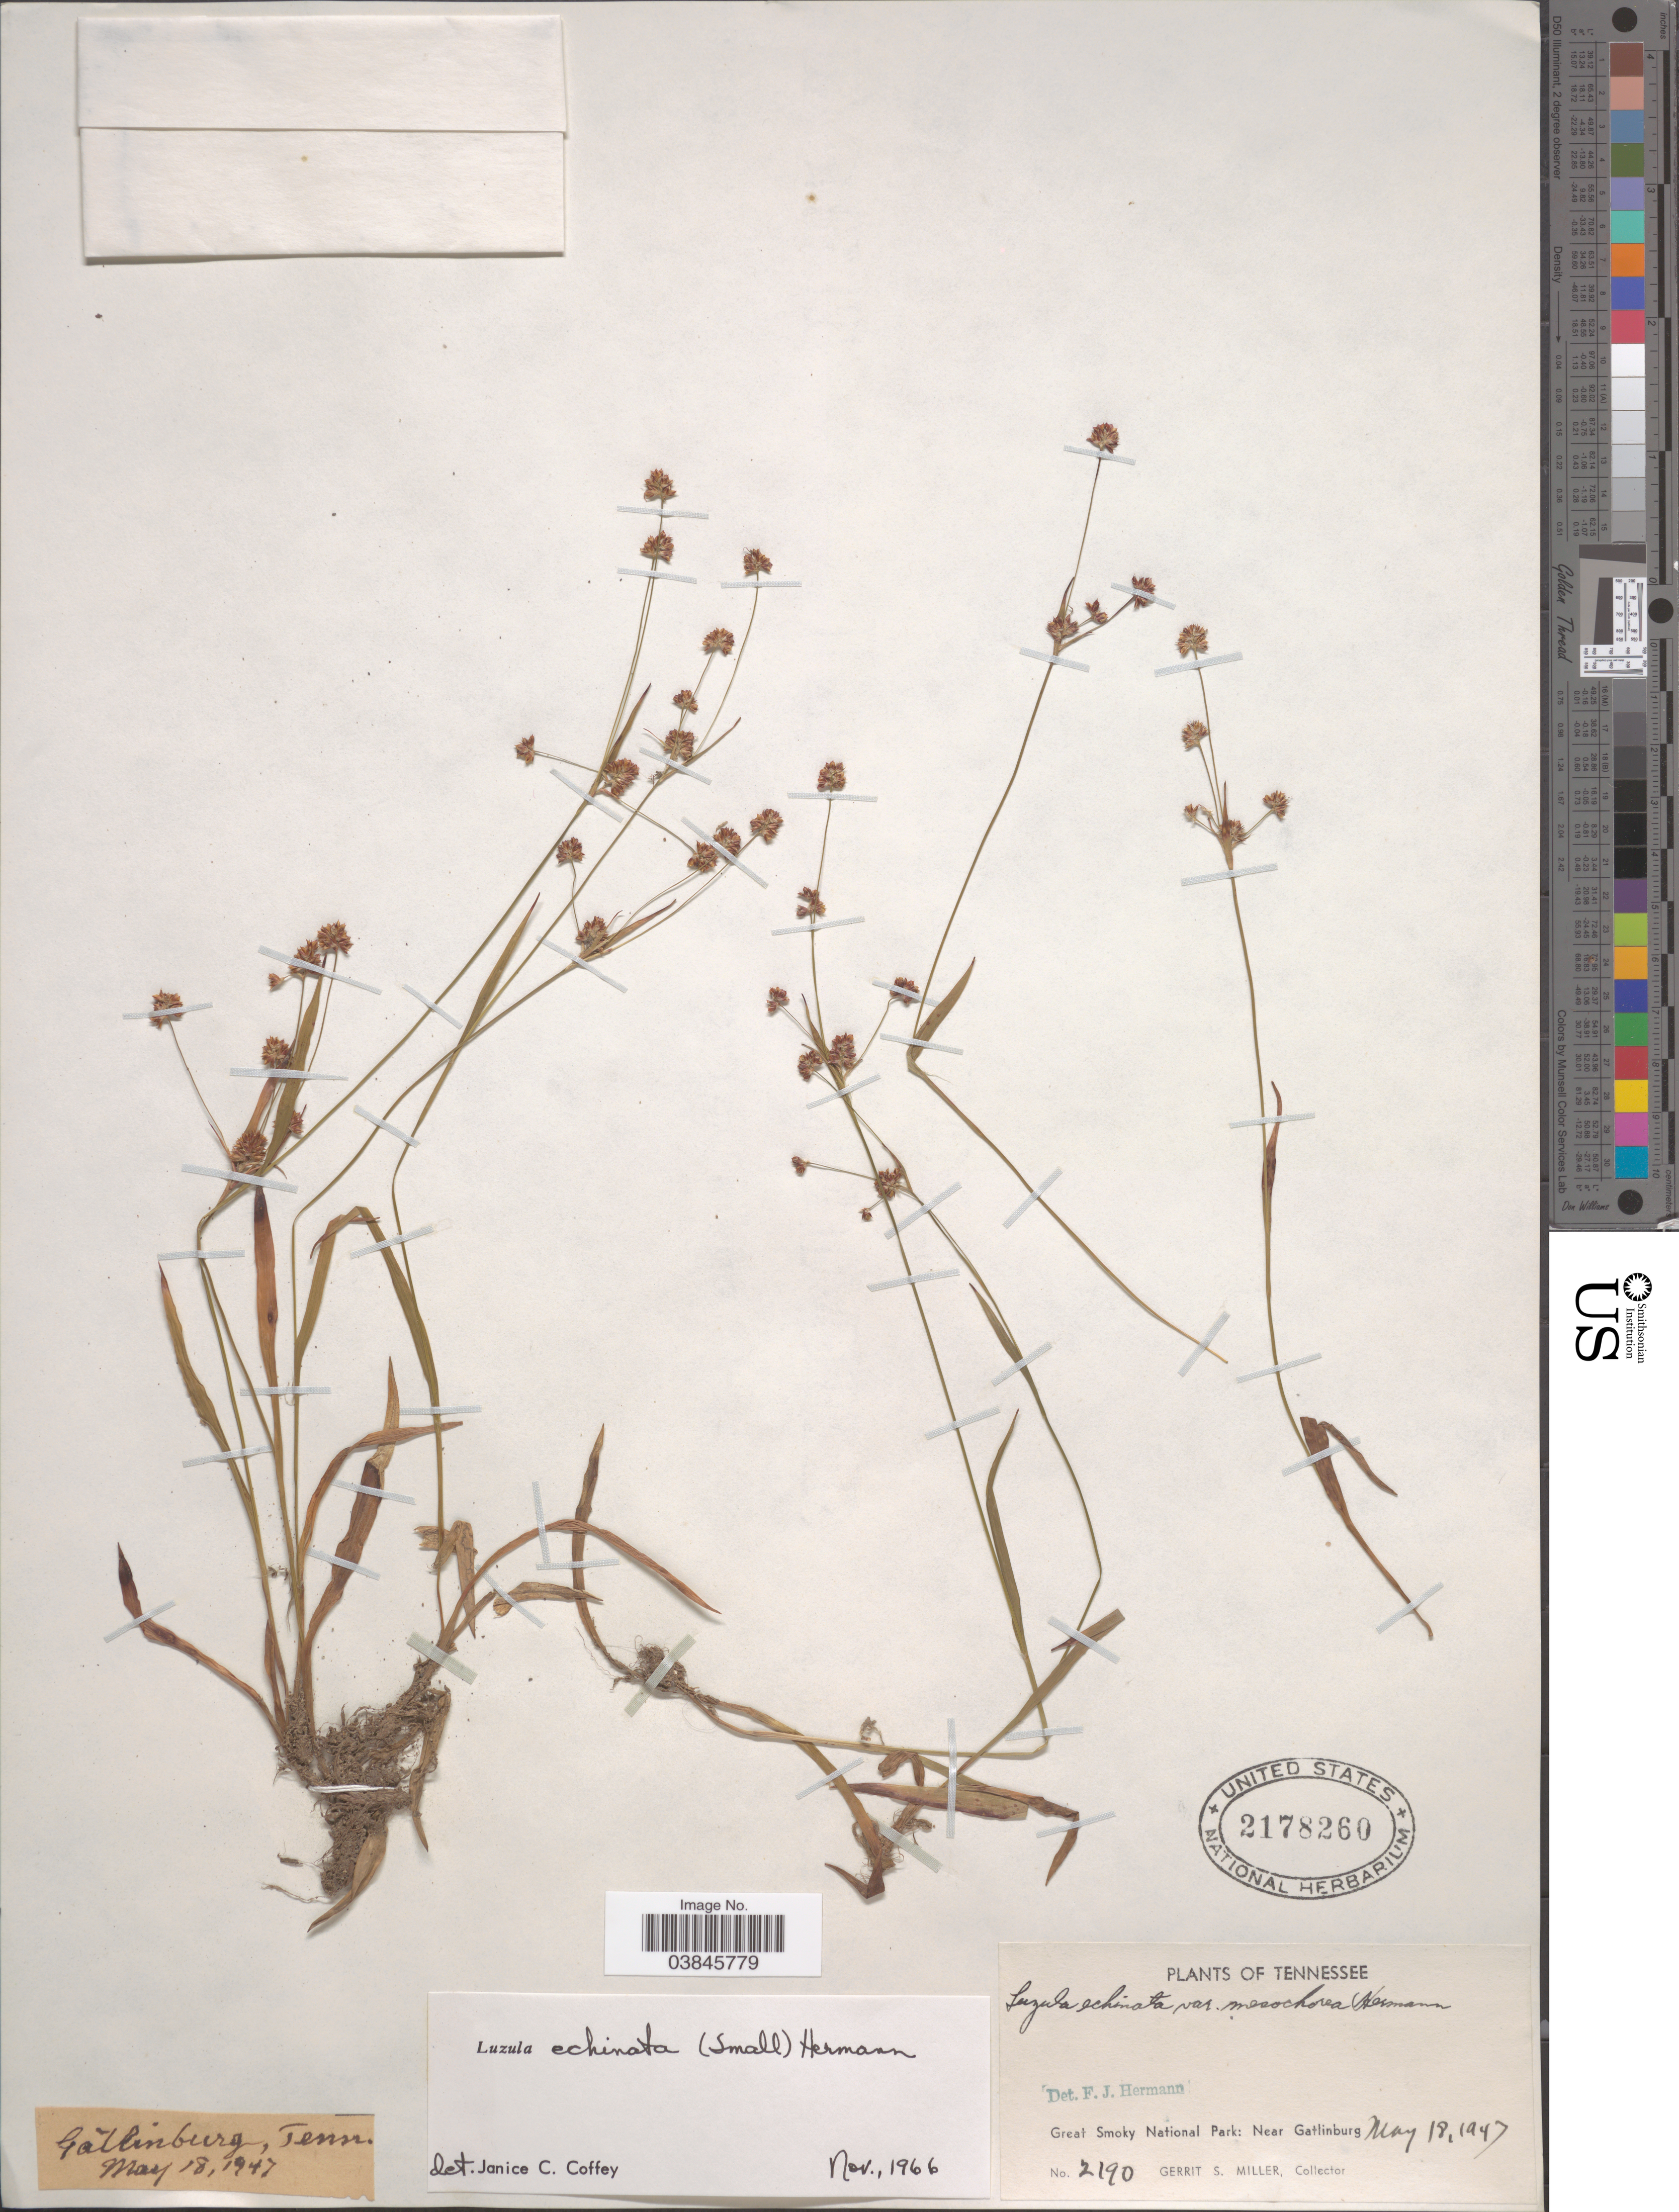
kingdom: Plantae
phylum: Tracheophyta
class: Liliopsida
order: Poales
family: Juncaceae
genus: Luzula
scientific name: Luzula echinata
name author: (Small) F.J. Herm.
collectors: G. S. Miller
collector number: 2190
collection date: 1947-05-18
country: United States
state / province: Tennessee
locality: Great Smoky National Park: Near Gatlinburg.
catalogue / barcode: US 2178260